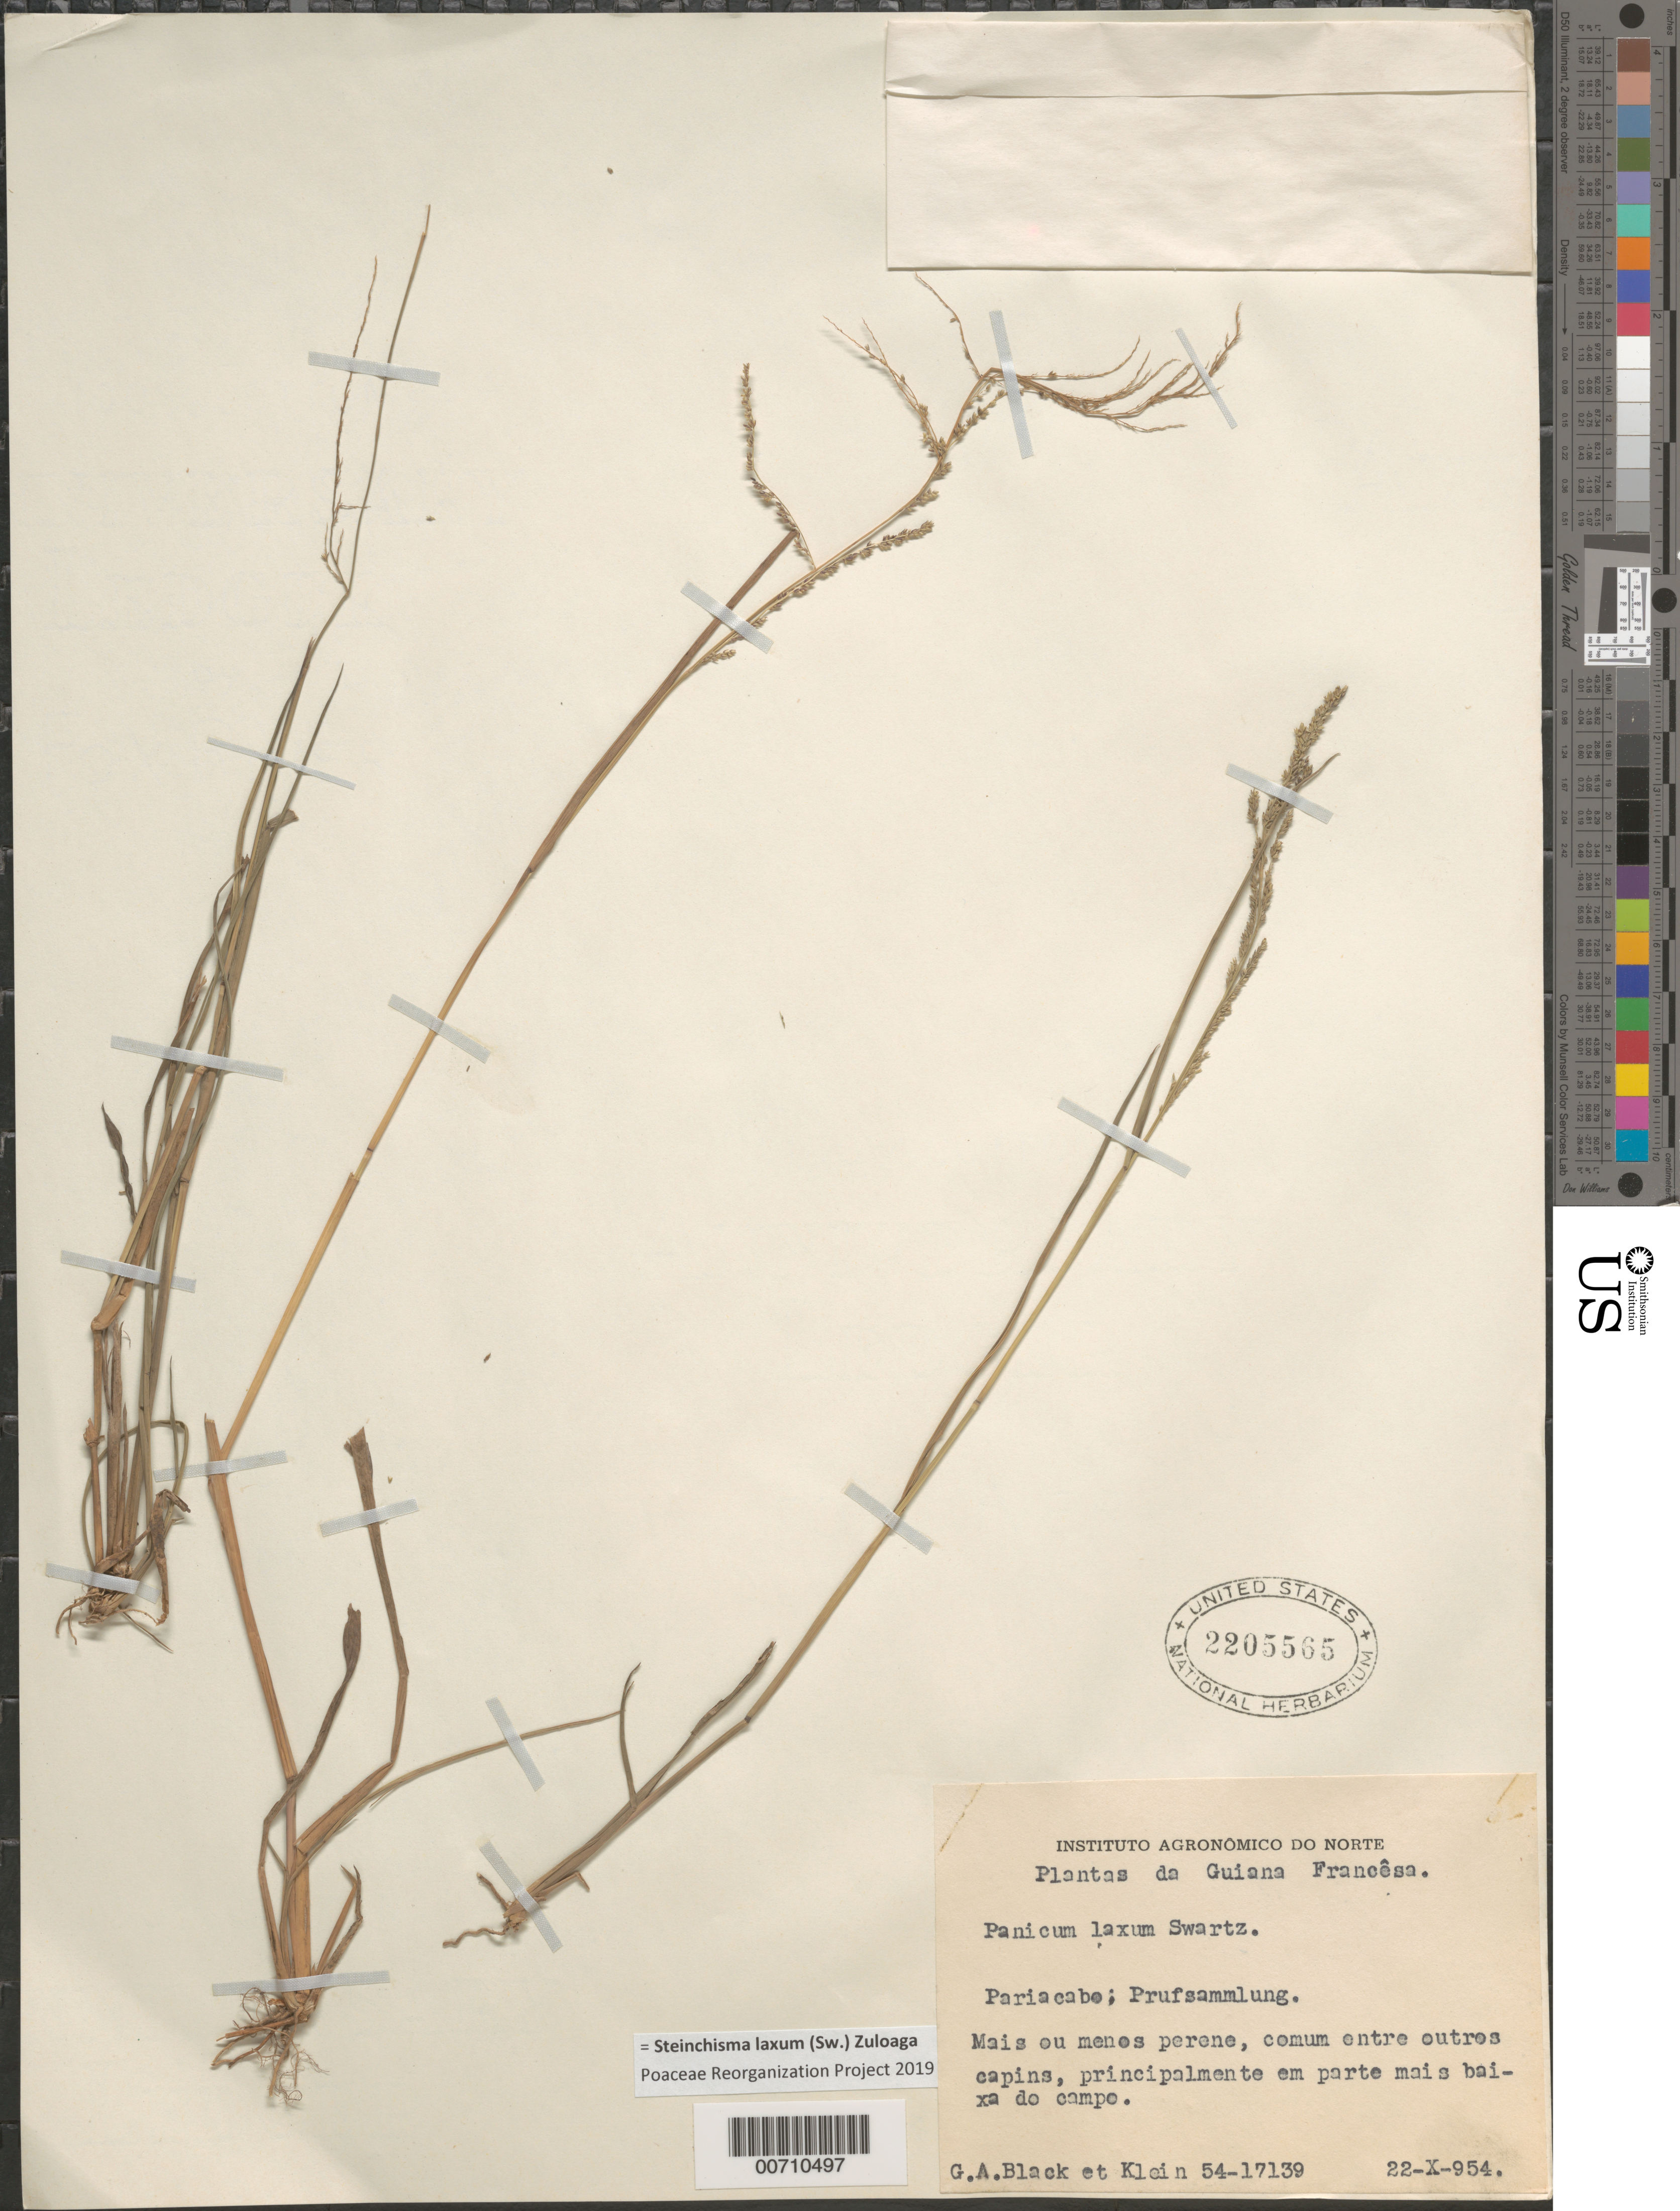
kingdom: Plantae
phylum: Tracheophyta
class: Liliopsida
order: Poales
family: Poaceae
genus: Panicum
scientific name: Panicum laxum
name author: Sw.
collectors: G. A. Black & Klein, --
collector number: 54 17139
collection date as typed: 22-Oct-54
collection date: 1954-10-22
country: French Guiana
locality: Pariacabo; Prüfsammlung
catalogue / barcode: US 2205565